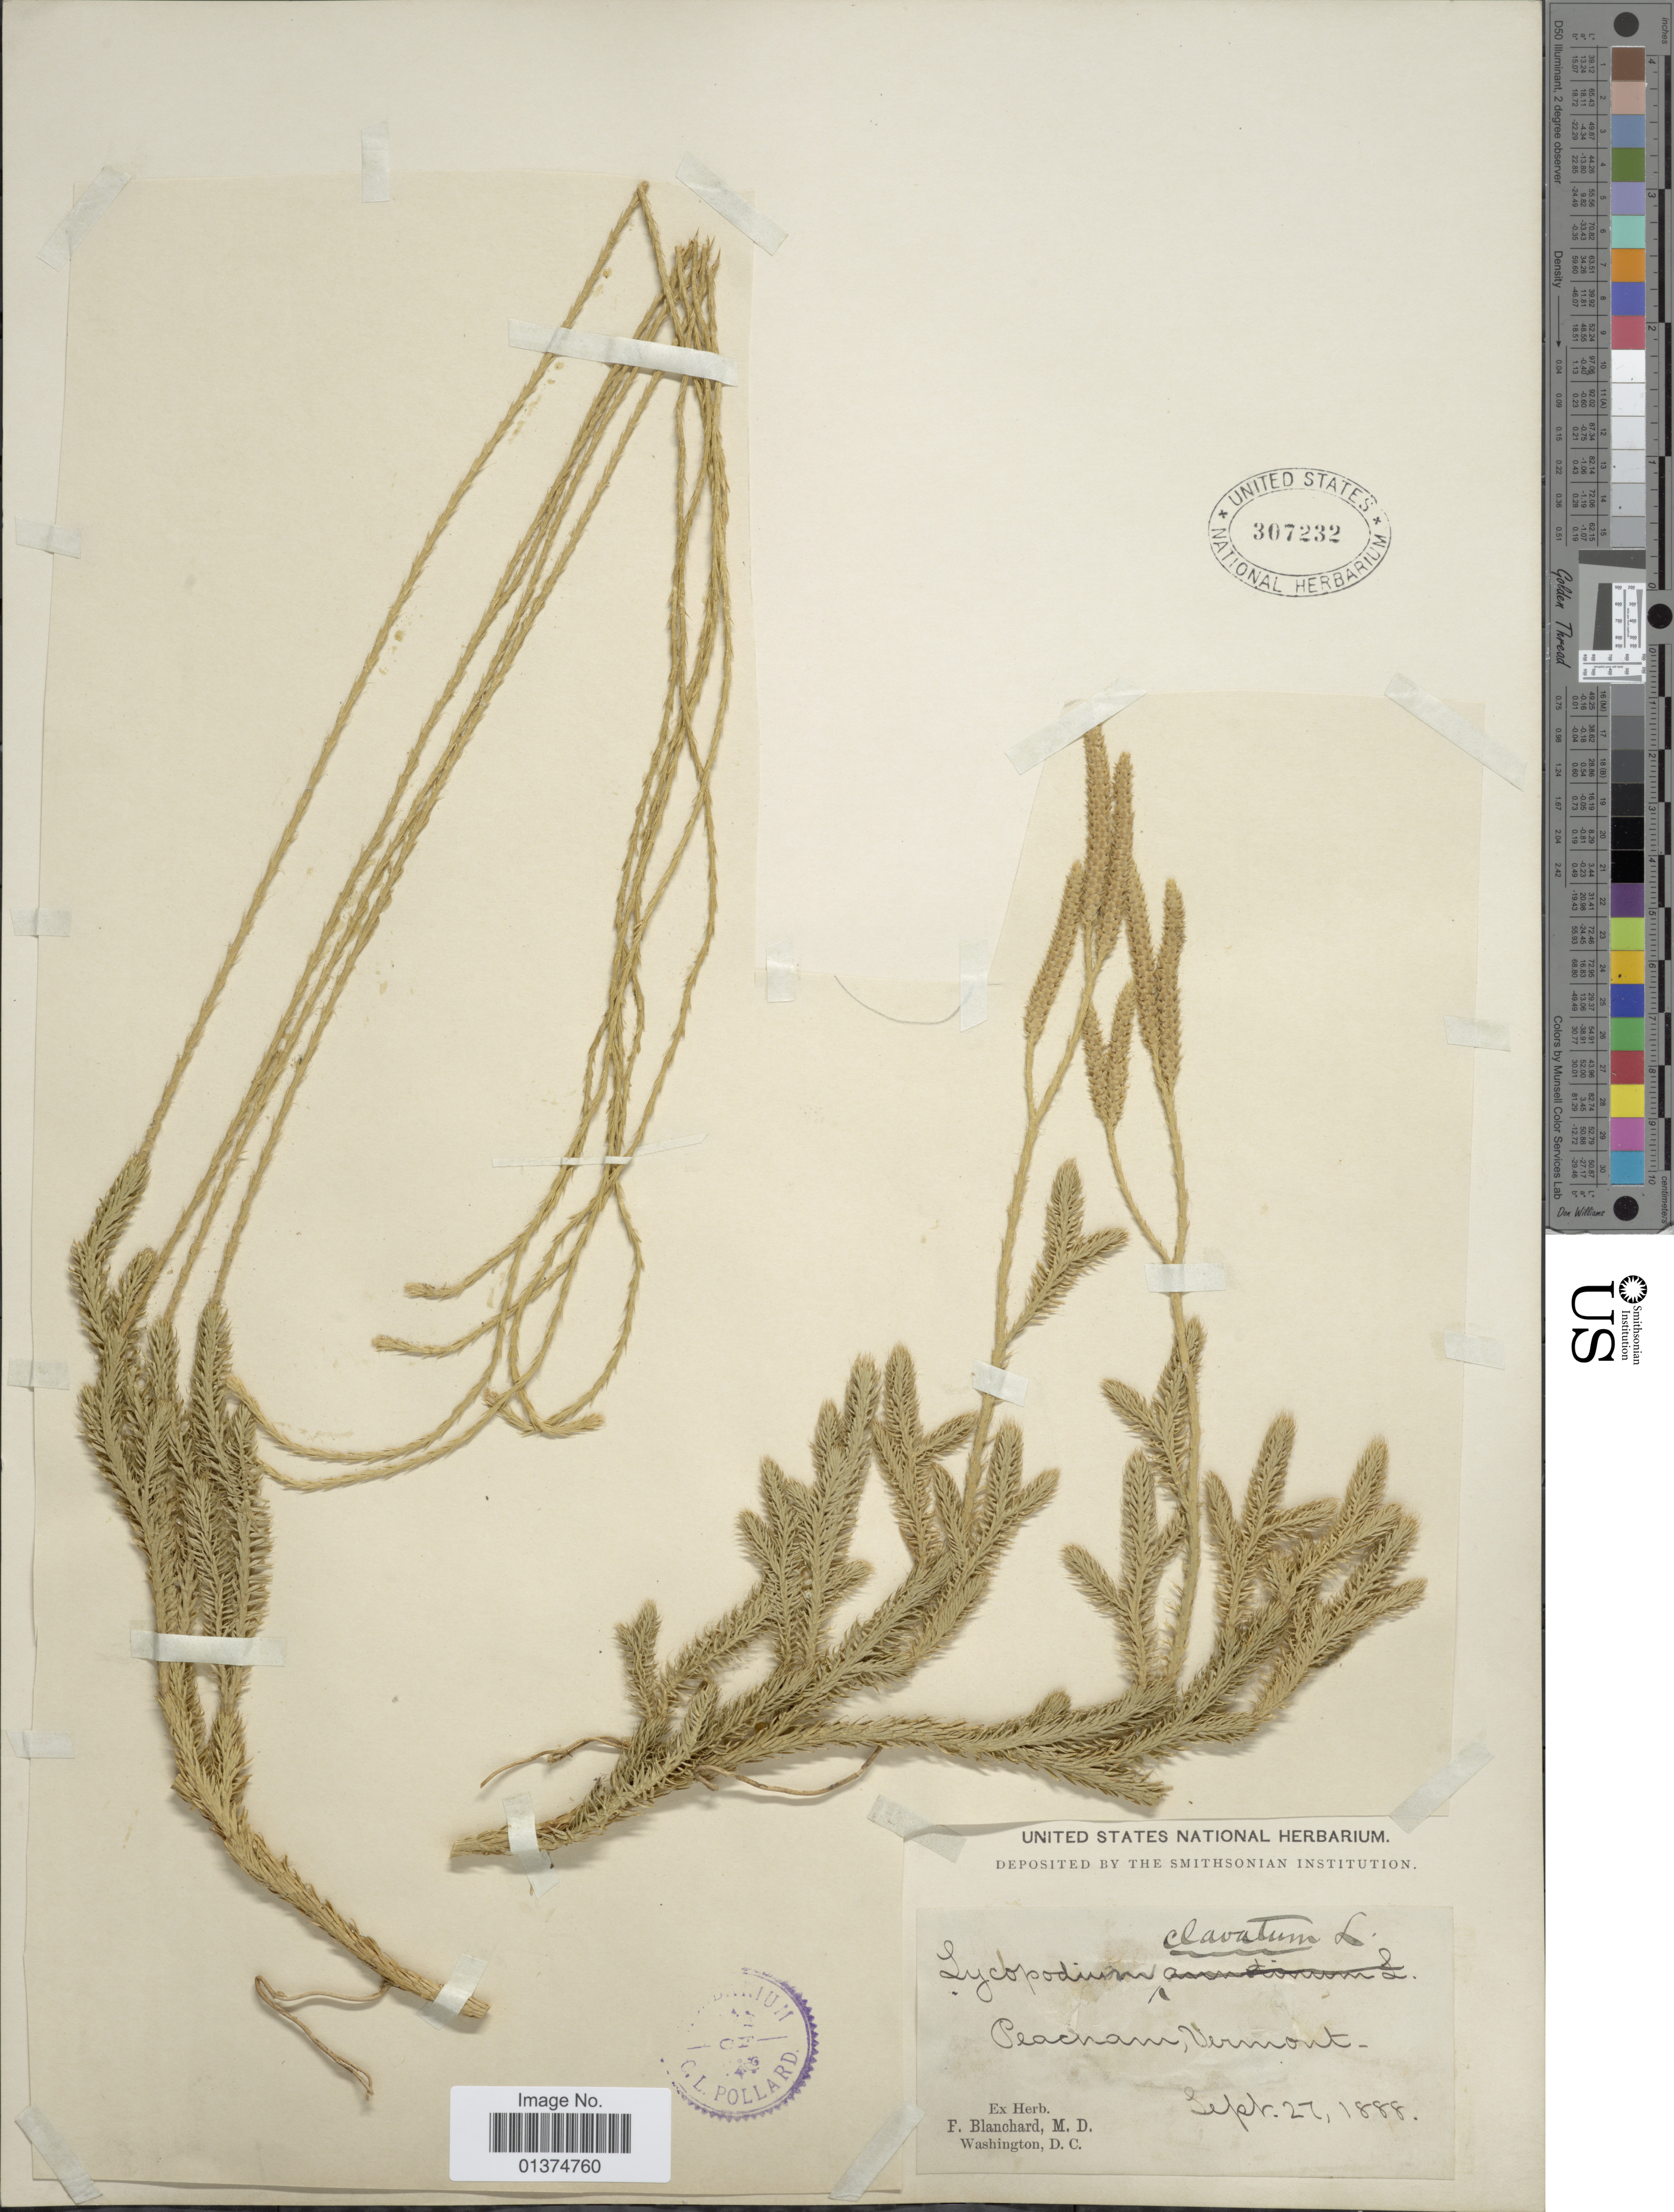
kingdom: Plantae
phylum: Tracheophyta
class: Lycopodiopsida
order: Lycopodiales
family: Lycopodiaceae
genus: Lycopodium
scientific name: Lycopodium clavatum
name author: L.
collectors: F. Blanchard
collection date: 1888-09-27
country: United States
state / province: Vermont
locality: Peacham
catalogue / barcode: US 307232